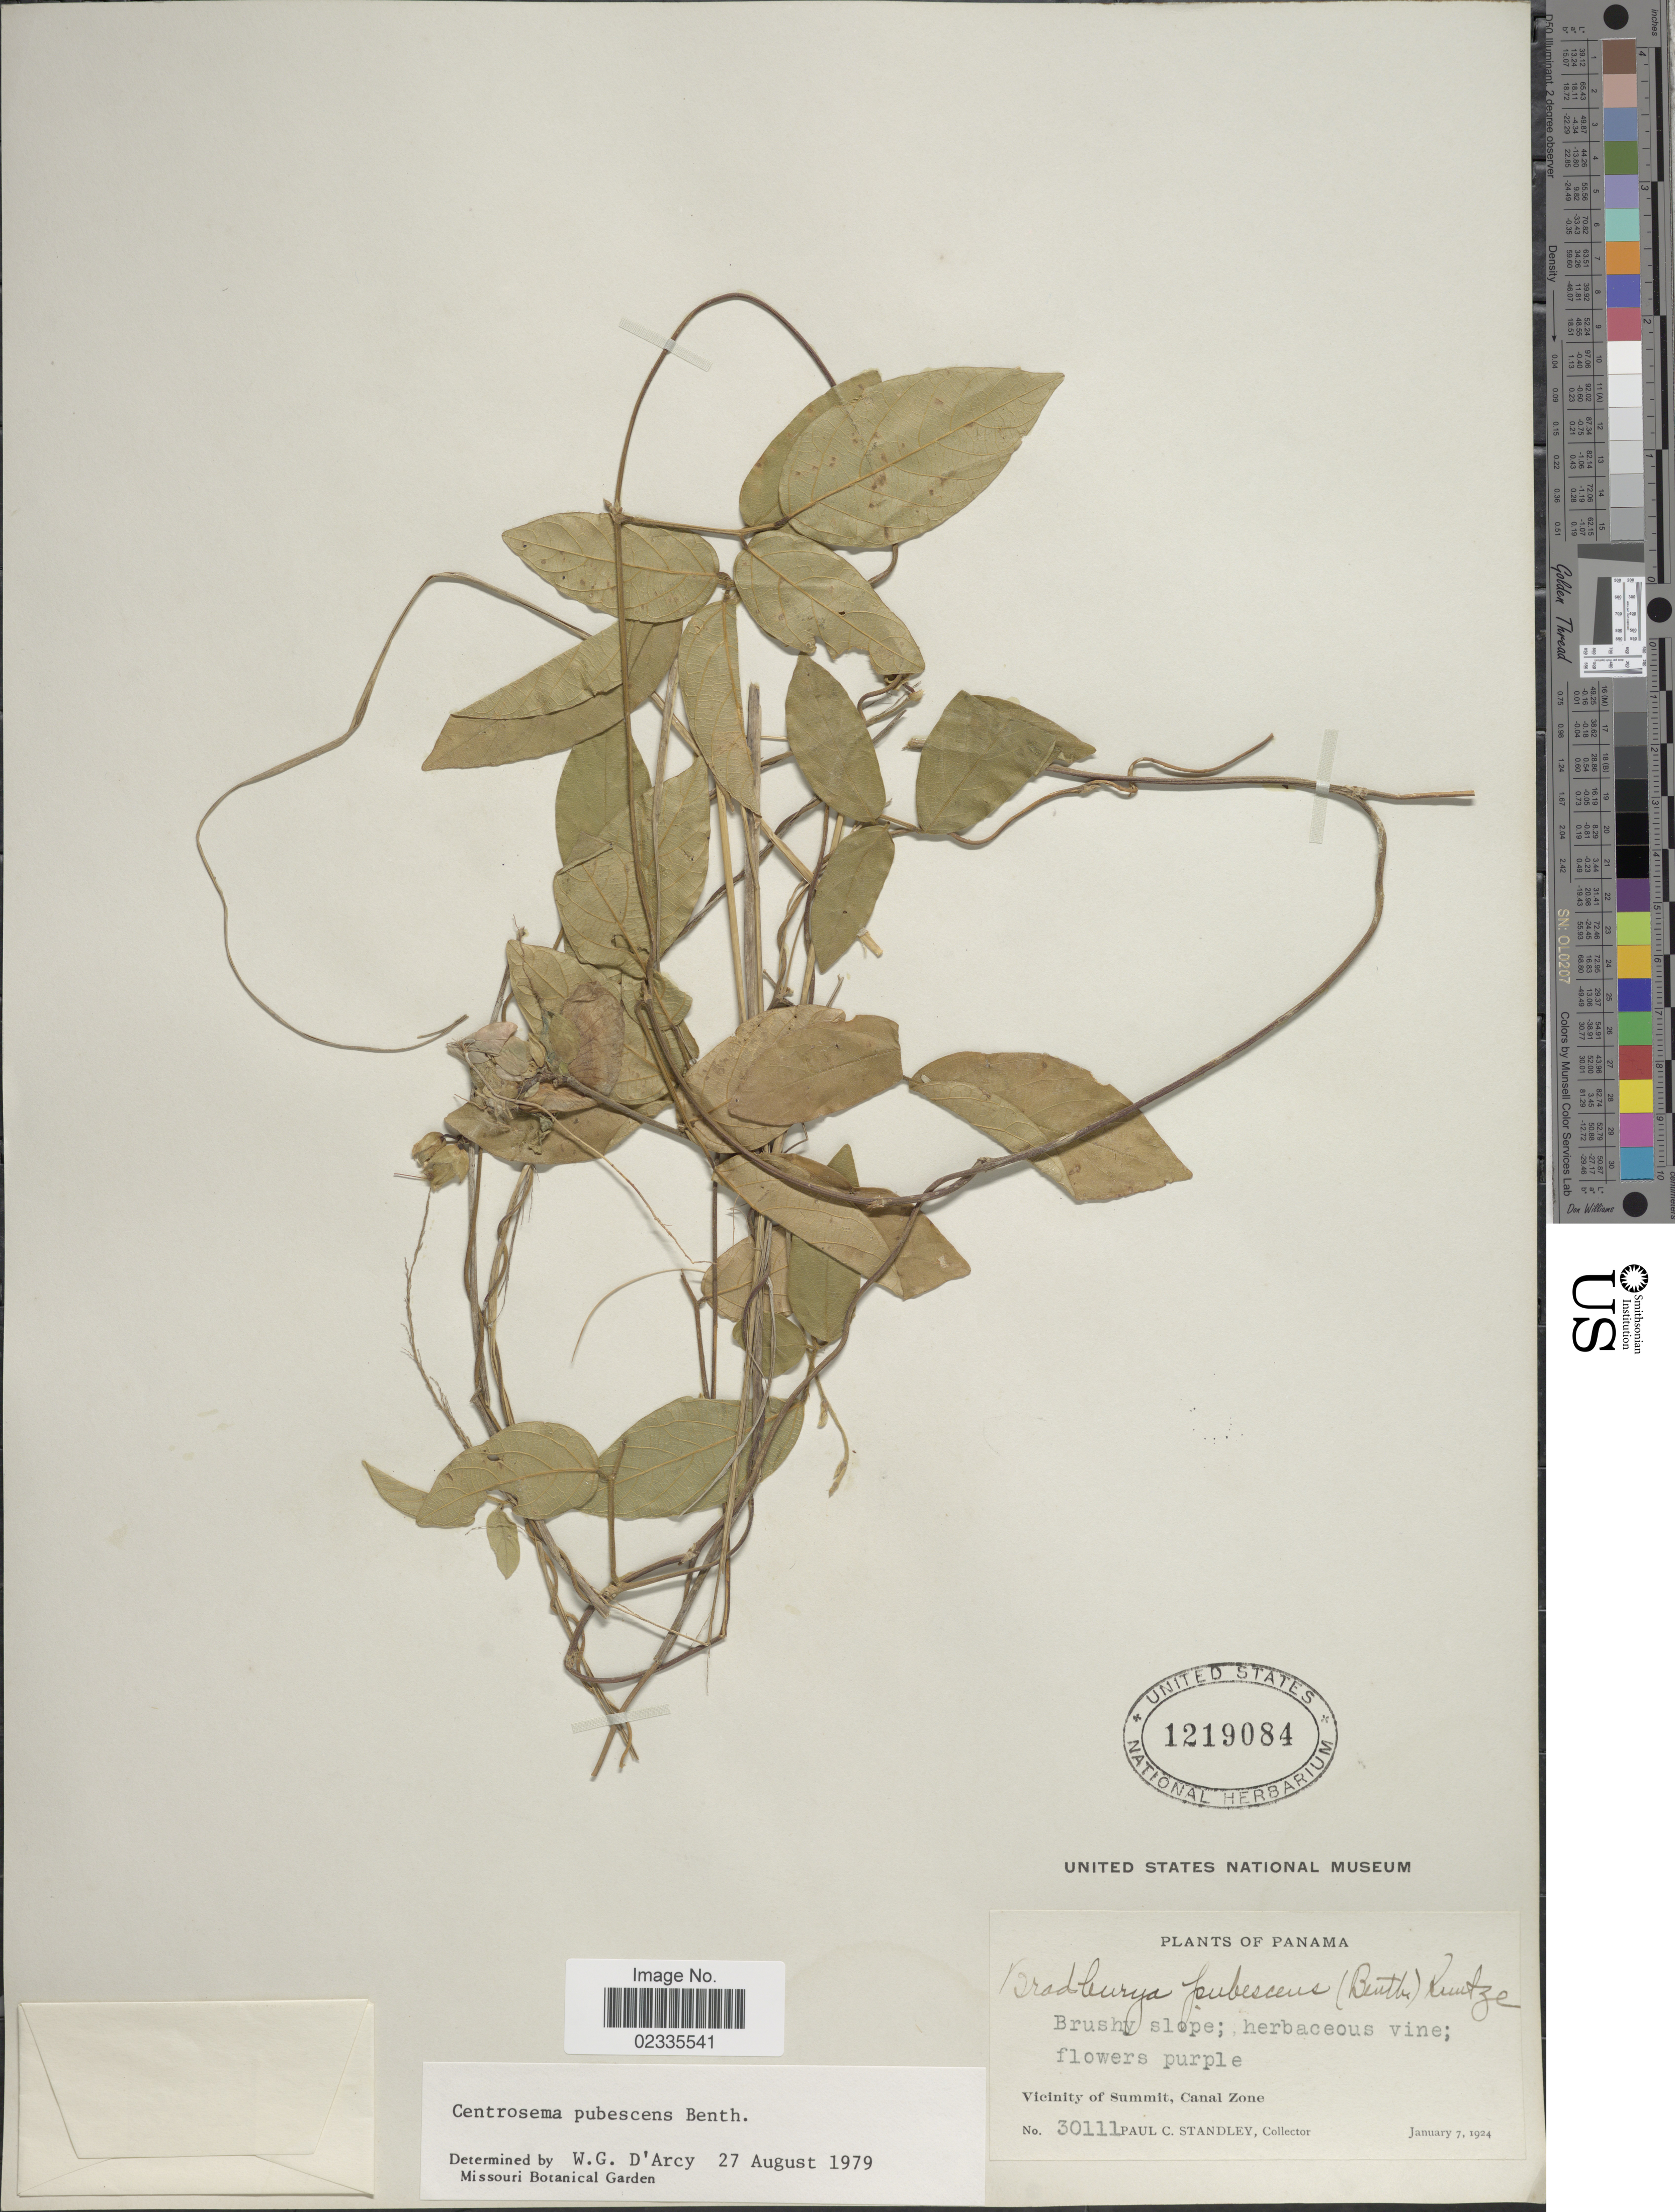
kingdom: Plantae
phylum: Tracheophyta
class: Magnoliopsida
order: Fabales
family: Fabaceae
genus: Centrosema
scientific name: Centrosema pubescens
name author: Benth.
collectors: P. C. Standley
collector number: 30111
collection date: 1924-01-07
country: Panama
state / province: Colón / Panamá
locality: Vicinity of Summit, Canal Zone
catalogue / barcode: US 1219084